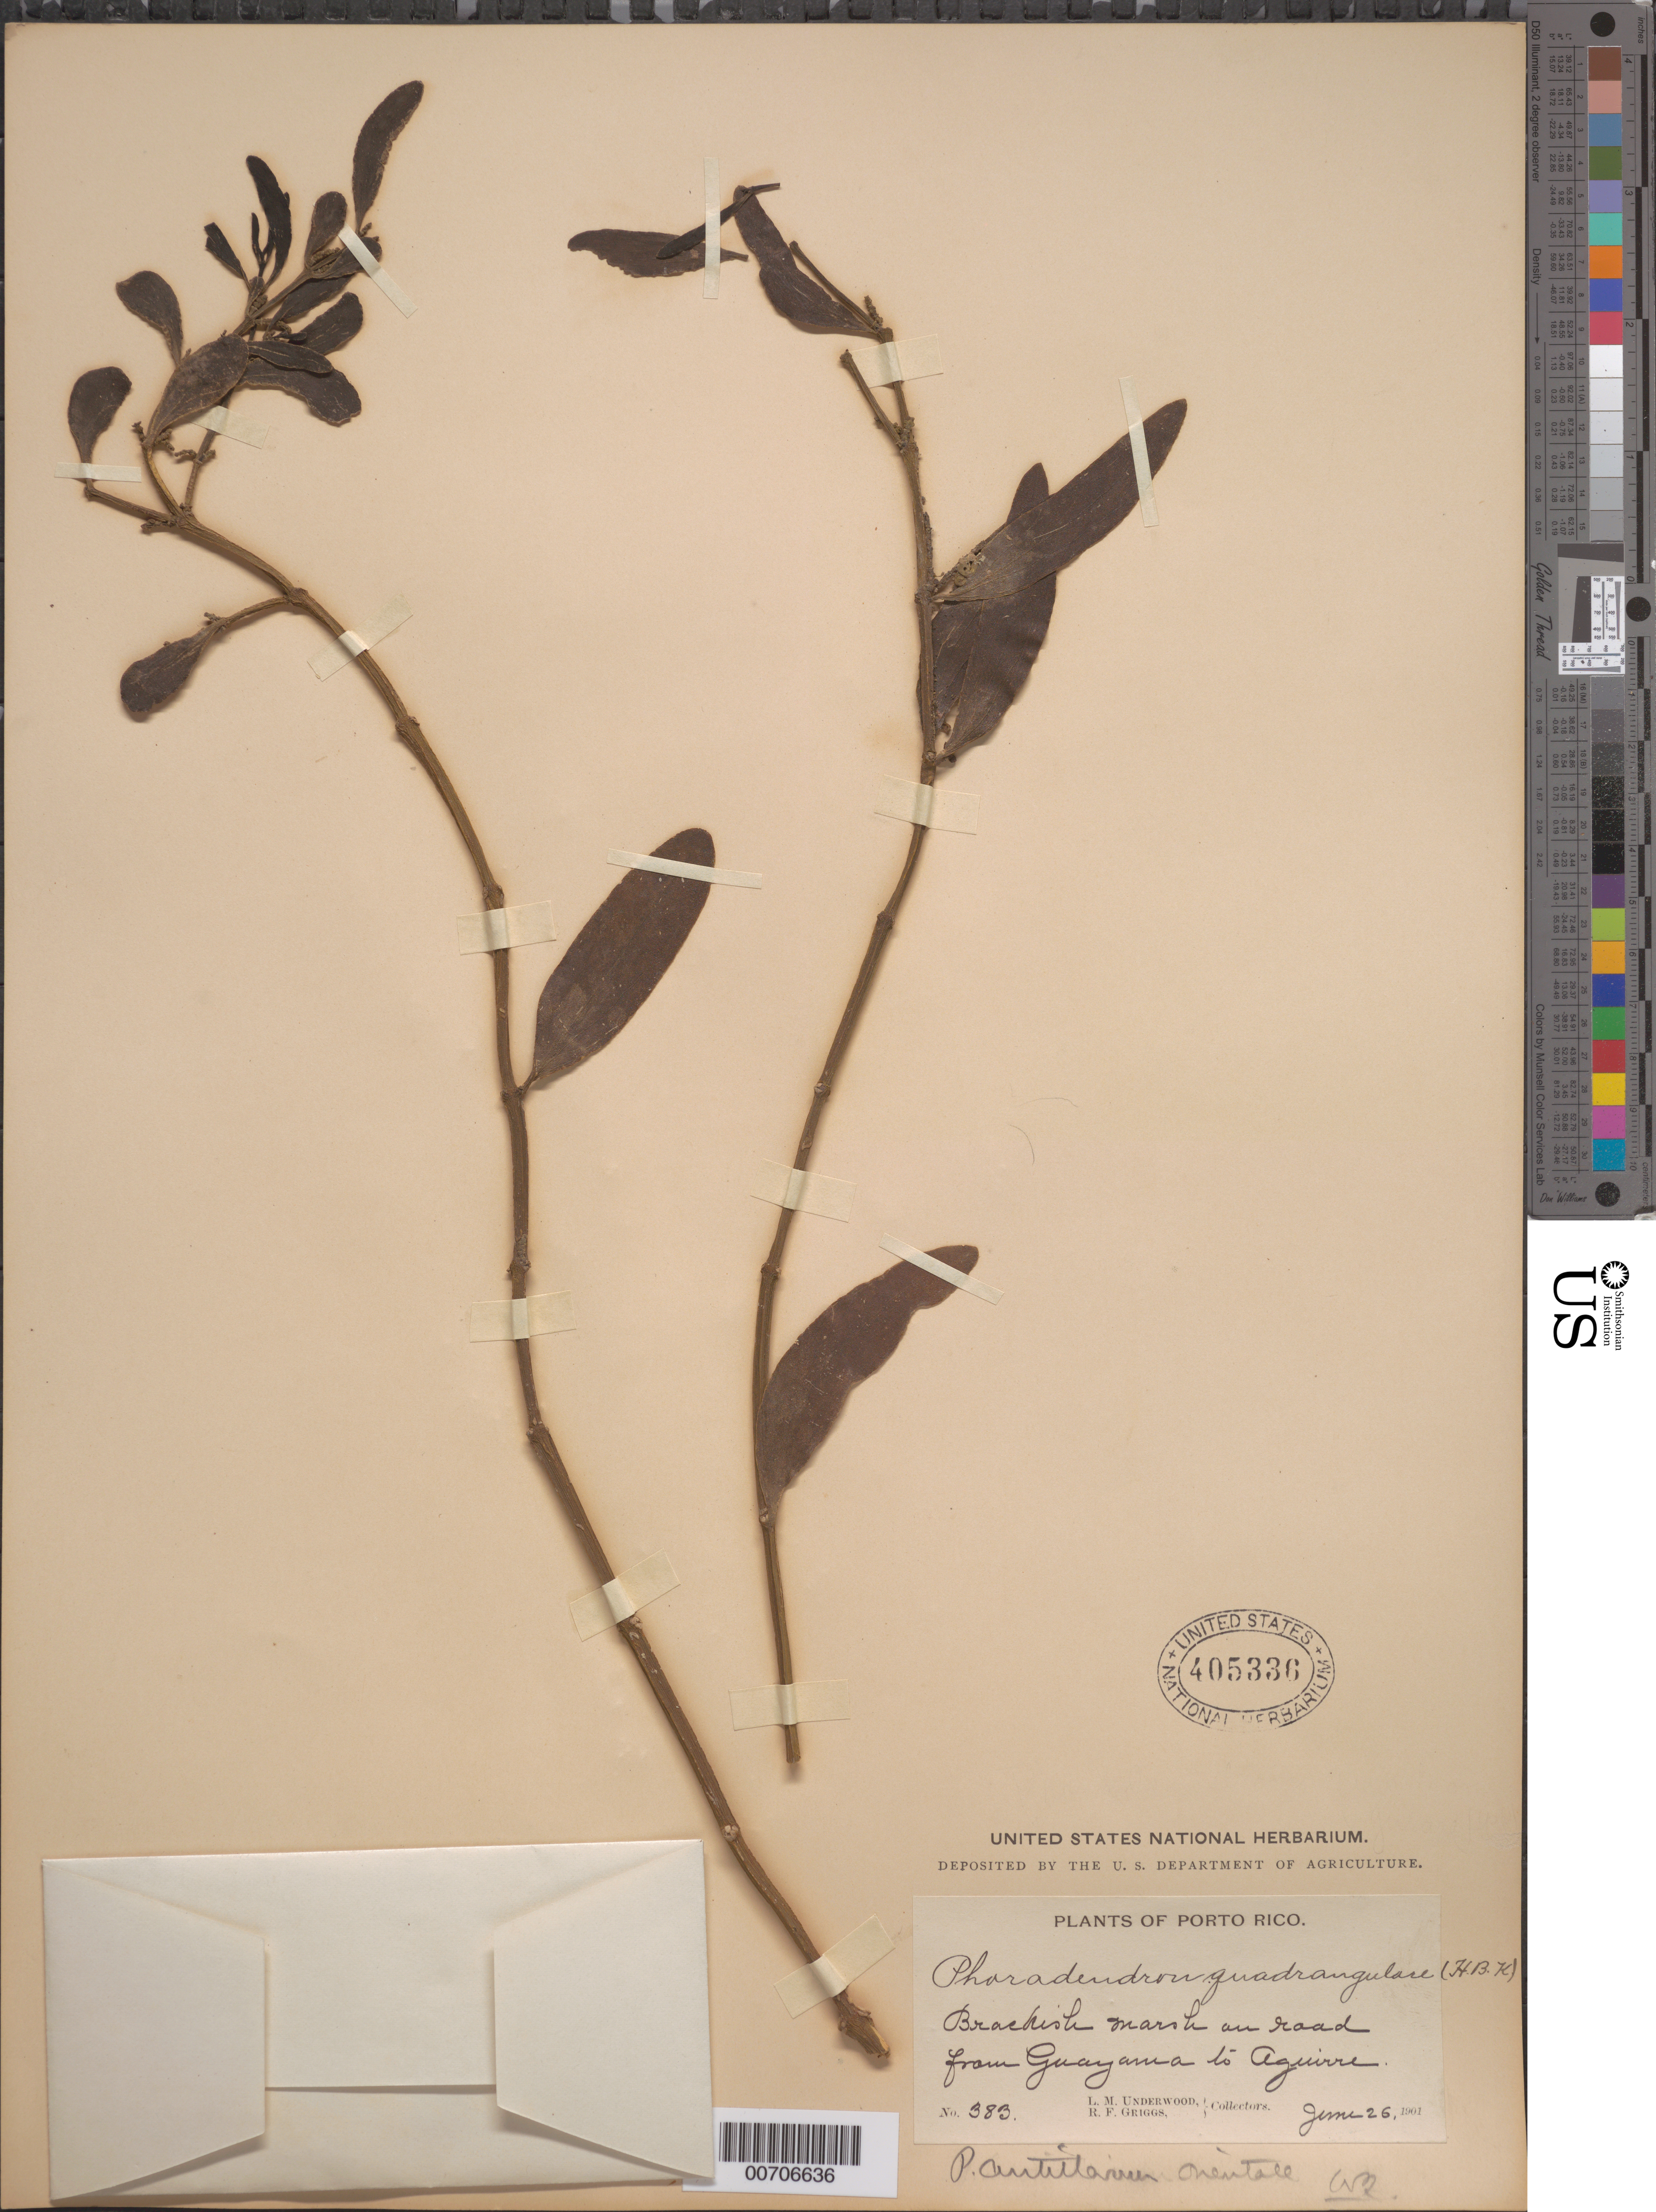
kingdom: Plantae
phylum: Tracheophyta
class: Magnoliopsida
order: Santalales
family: Viscaceae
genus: Phoradendron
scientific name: Phoradendron quadrangulare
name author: (Kunth) Griseb.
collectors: L. M. Underwood & R. F. Griggs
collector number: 383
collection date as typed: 26 Jun 1901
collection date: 1901-06-26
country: Puerto Rico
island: Greater Antilles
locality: From Guayama to Aguirre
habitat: Brackish marsh on road.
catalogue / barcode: US 405336